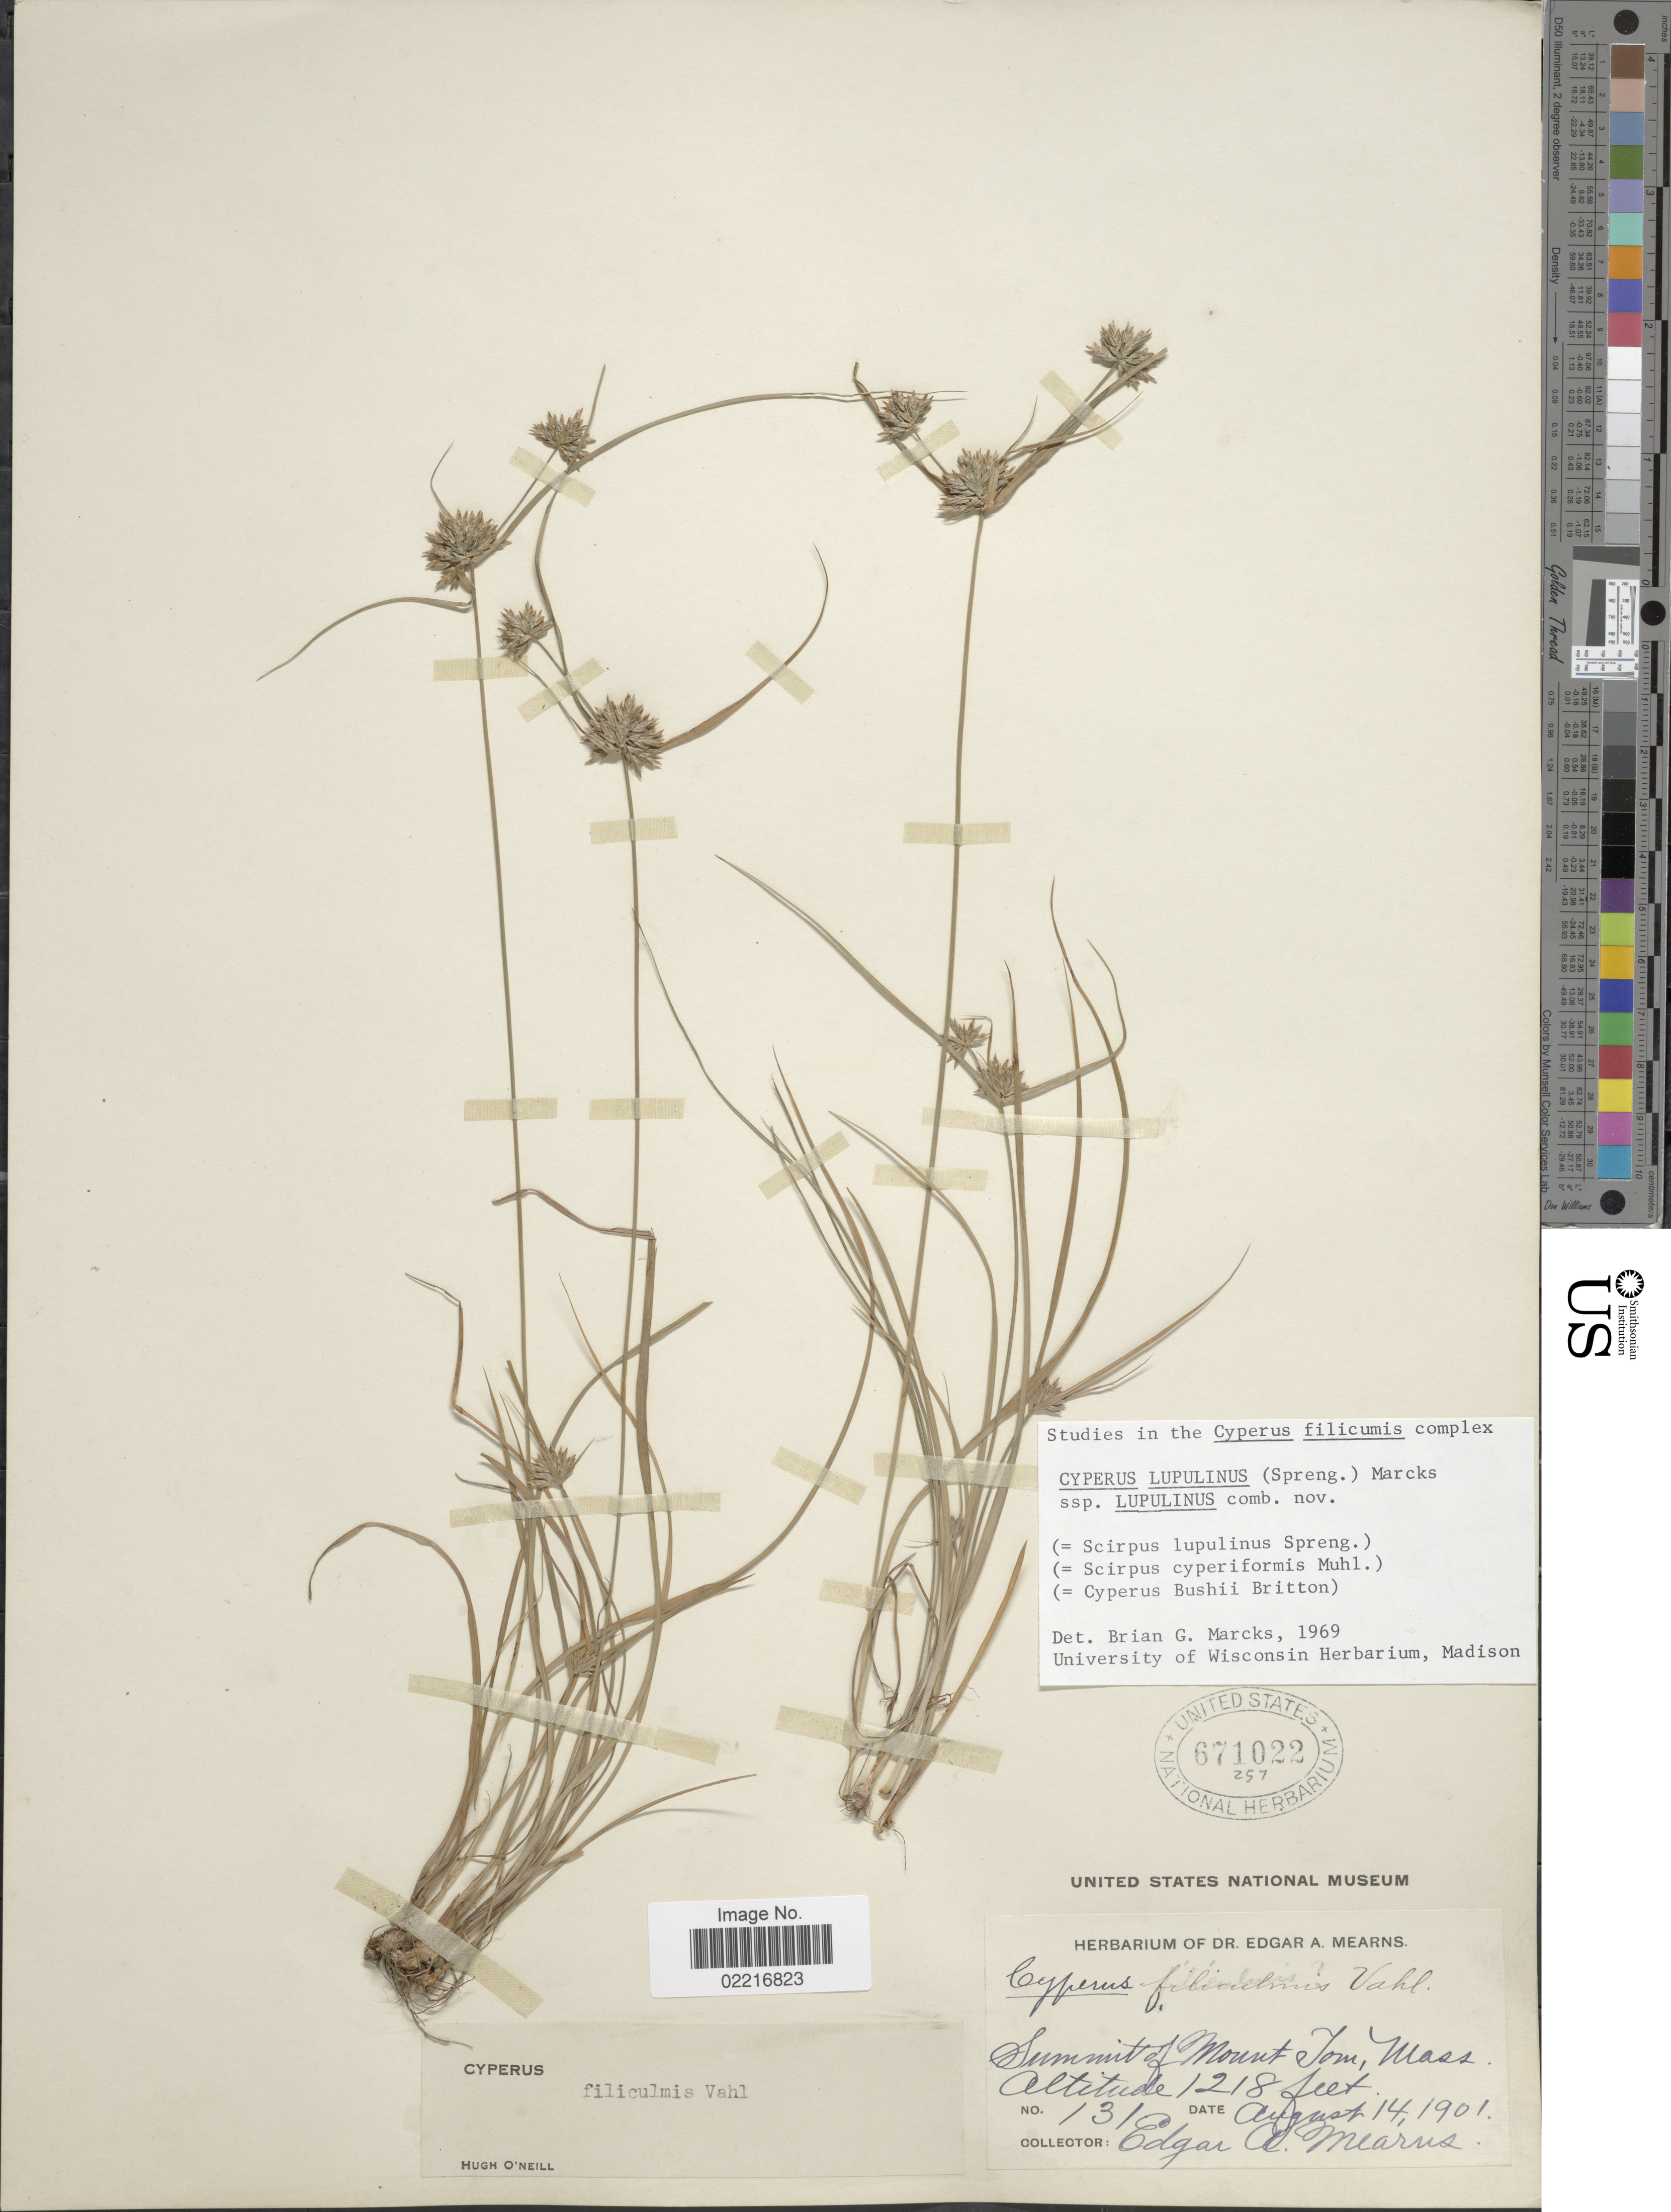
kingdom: Plantae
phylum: Tracheophyta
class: Liliopsida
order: Poales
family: Cyperaceae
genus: Cyperus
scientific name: Cyperus lupulinus subsp. lupulinus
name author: (Spreng.) Marcks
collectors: E. A. Mearns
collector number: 131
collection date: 1901-08-14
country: United States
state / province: Massachusetts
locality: Summit of Mount Tom.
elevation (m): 371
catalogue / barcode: US 671022